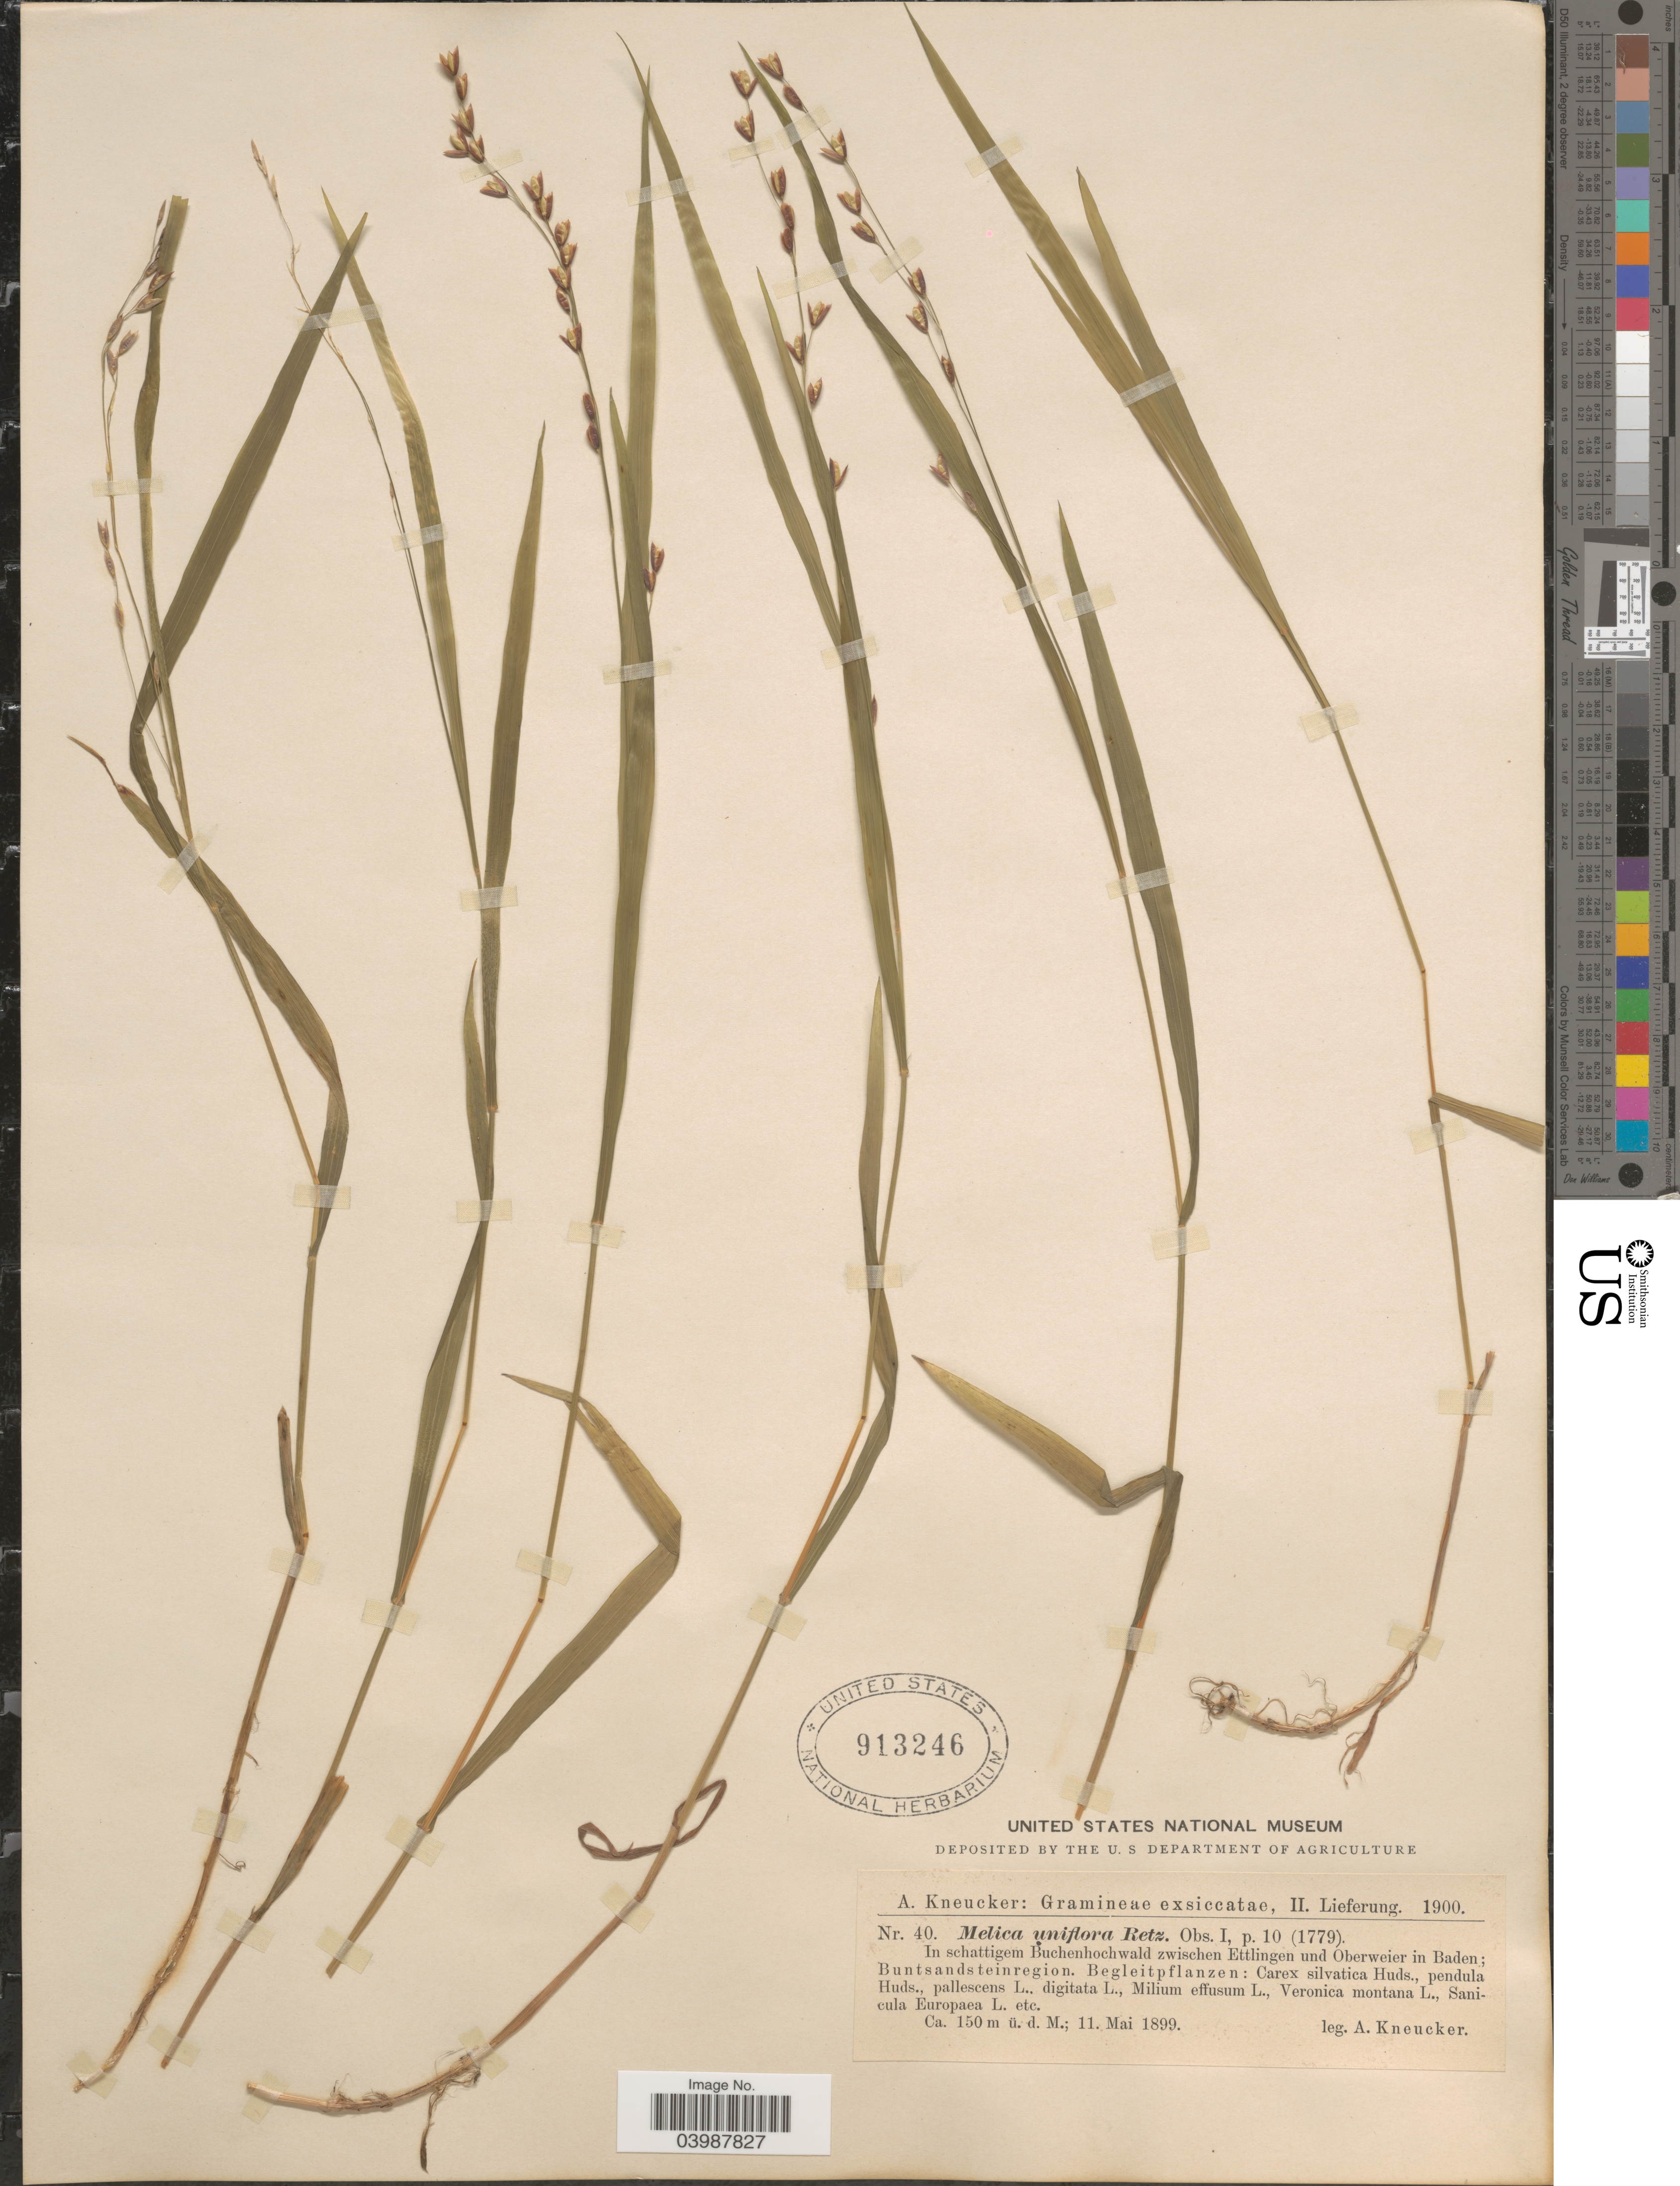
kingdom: Plantae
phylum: Tracheophyta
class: Liliopsida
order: Poales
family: Poaceae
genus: Melica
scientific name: Melica uniflora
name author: Retz.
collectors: A. Kneucker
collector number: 40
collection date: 1899-05-11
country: Germany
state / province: Baden-Württemberg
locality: In schattigem Buchenhochwald zwischen Ettlingen und Oberweier in Baden; Buntsandsteinregion.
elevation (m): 150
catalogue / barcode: US 913246